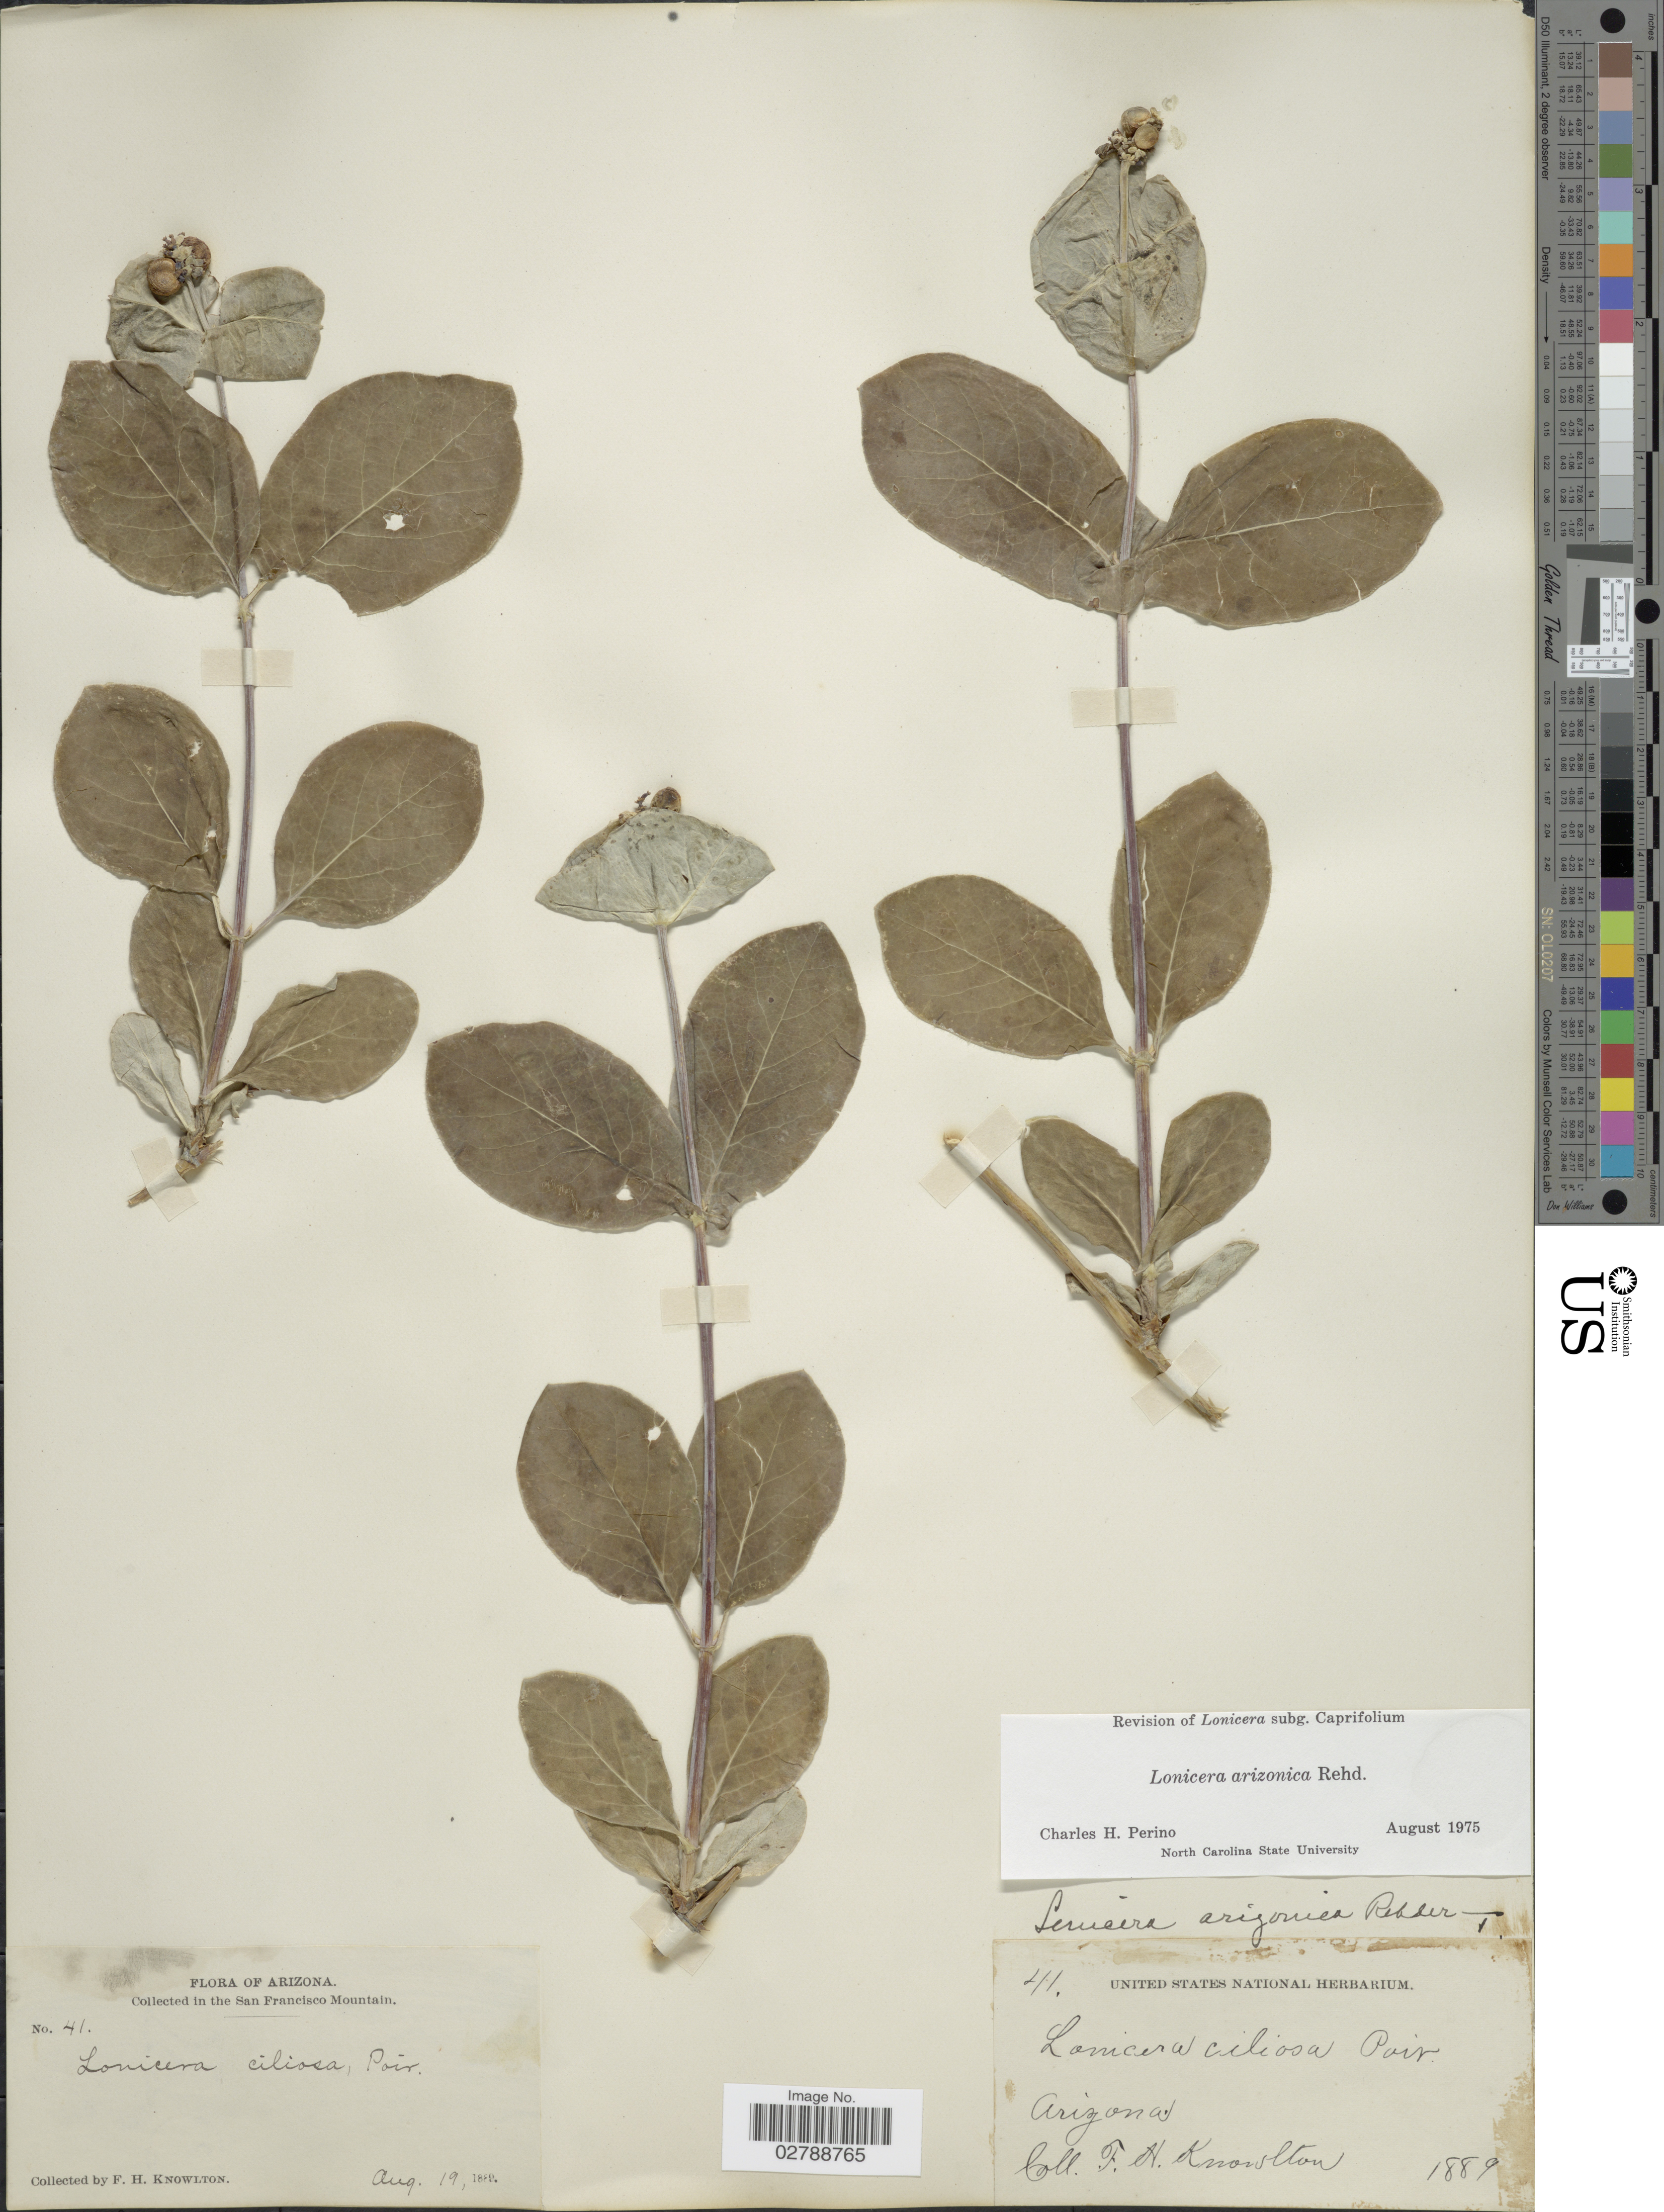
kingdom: Plantae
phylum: Tracheophyta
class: Magnoliopsida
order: Dipsacales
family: Caprifoliaceae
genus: Lonicera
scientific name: Lonicera arizonica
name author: Rehder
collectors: F. H. Knowlton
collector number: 41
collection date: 1889-08-19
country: United States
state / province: Arizona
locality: San Francisco Mountain.